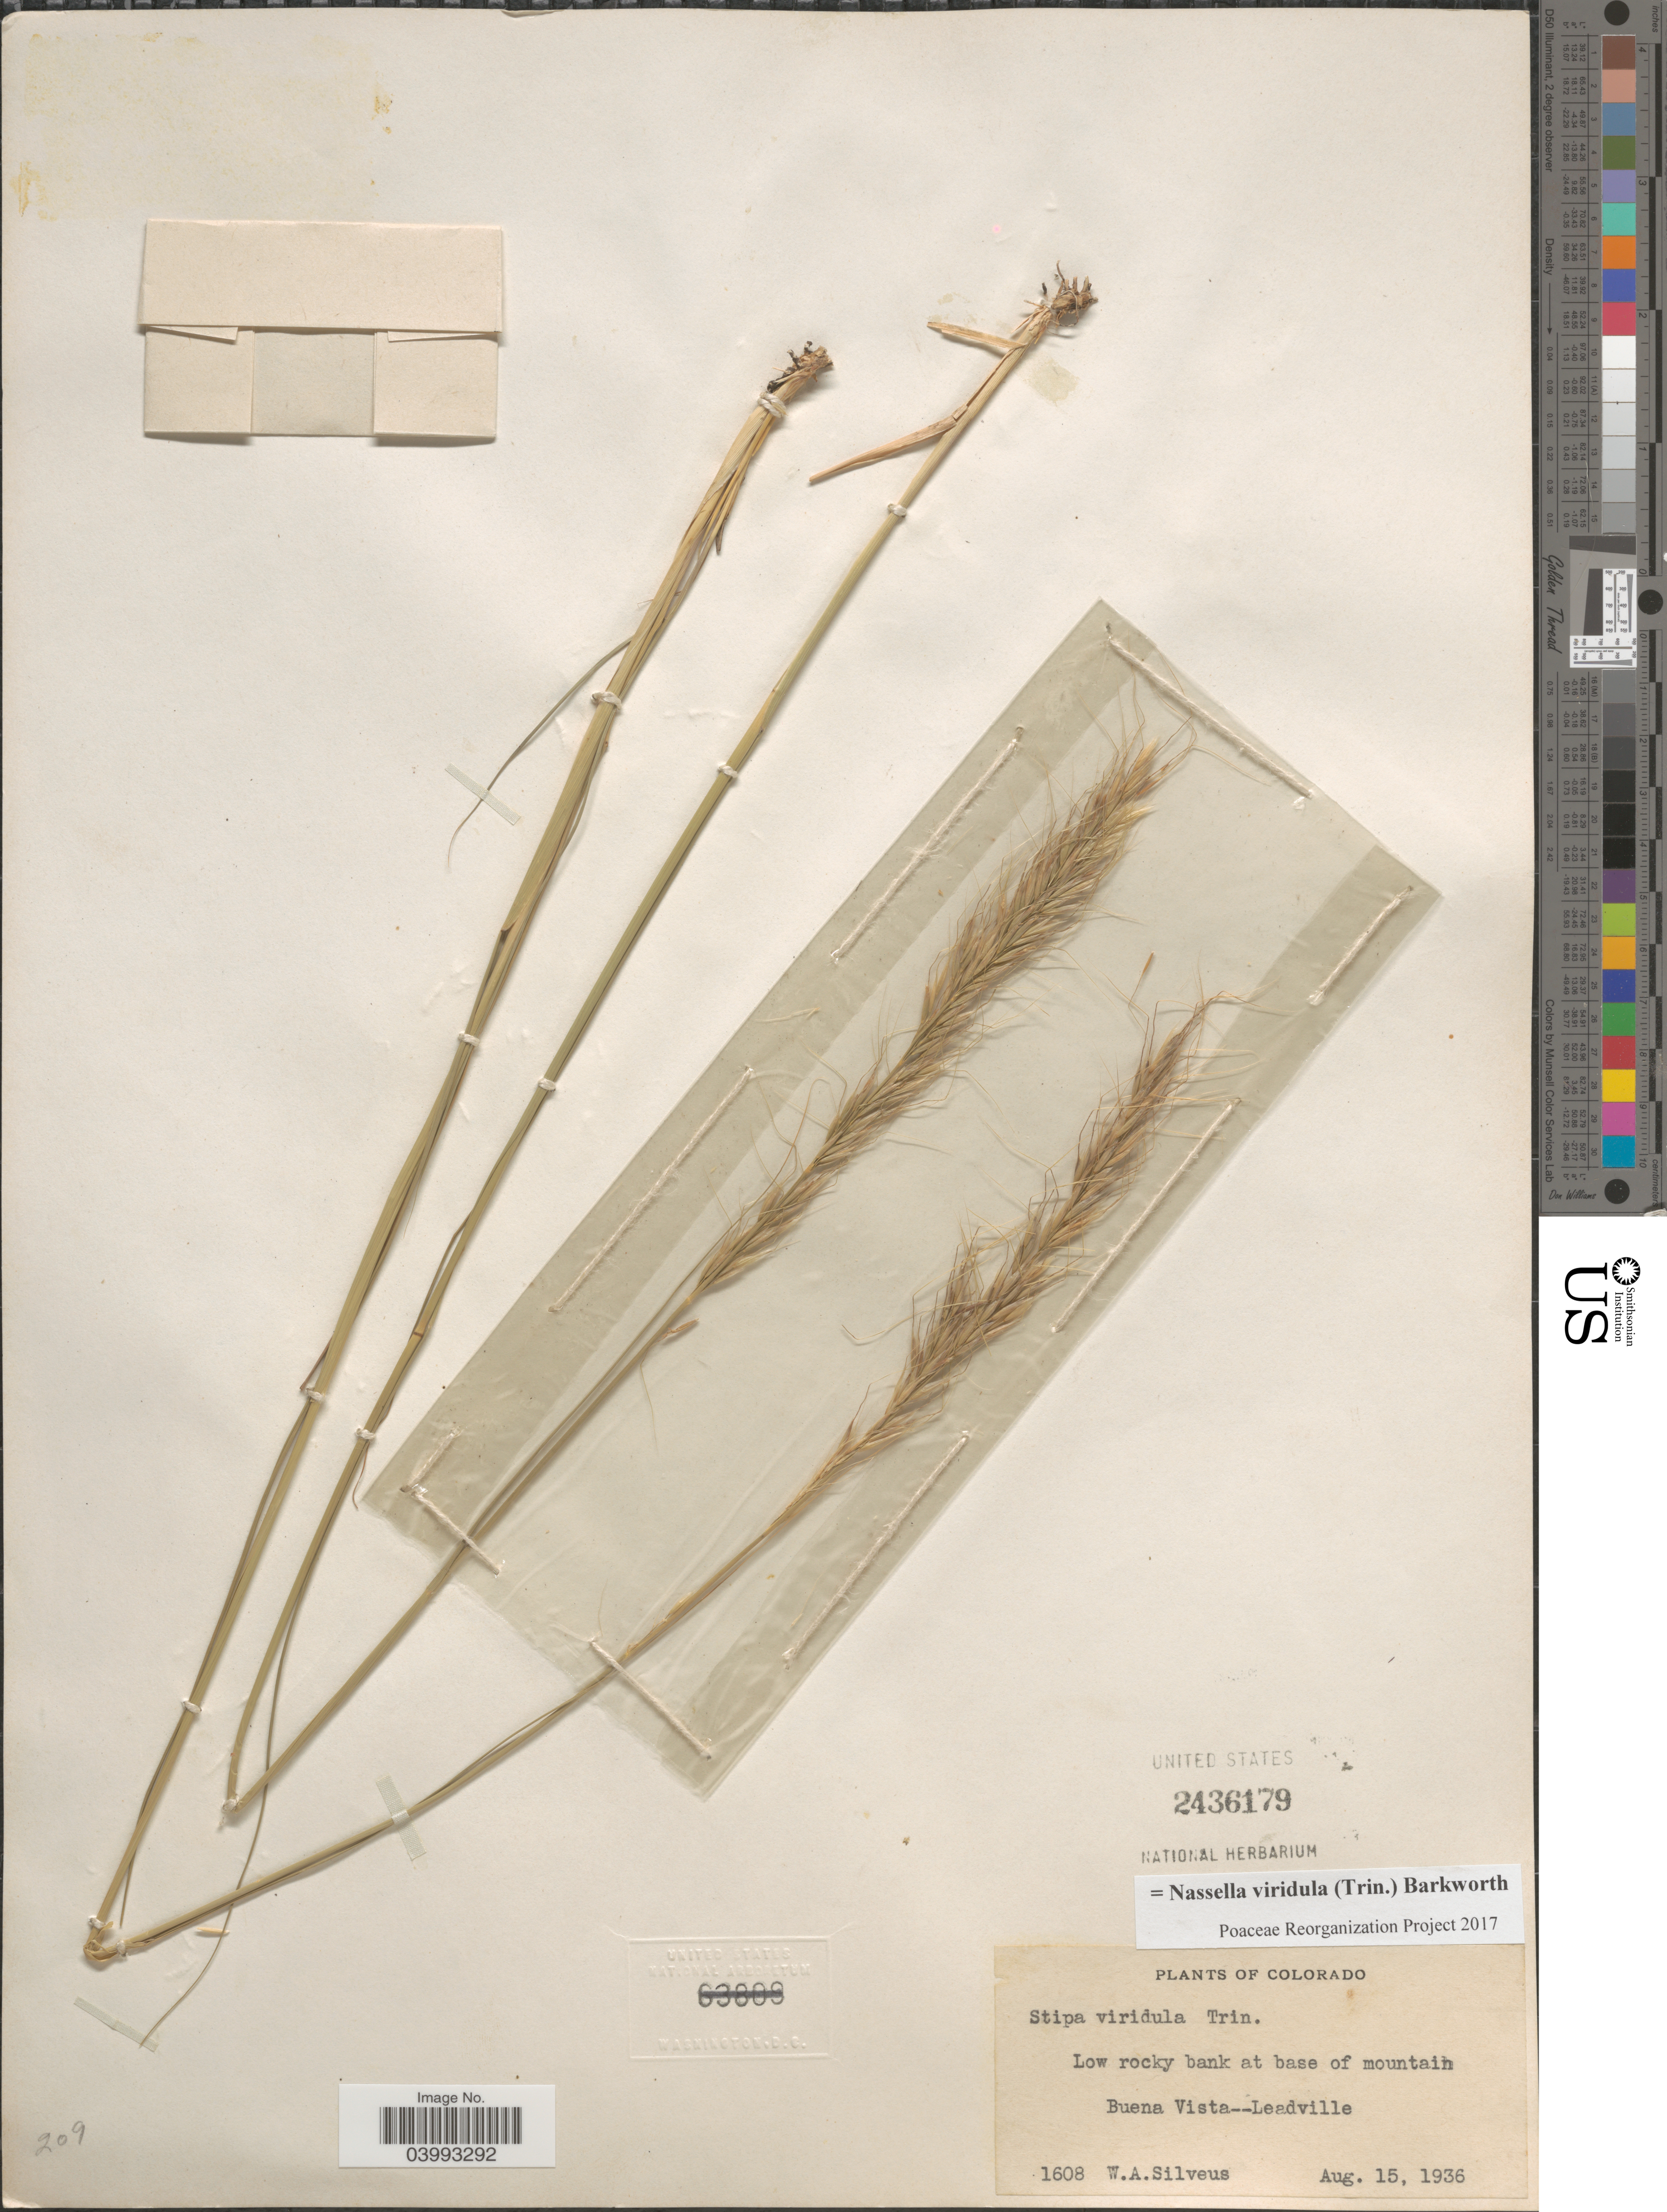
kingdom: Plantae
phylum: Tracheophyta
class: Liliopsida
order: Poales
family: Poaceae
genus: Nassella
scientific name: Nassella viridula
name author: (Trin.) Barkworth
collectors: W. Silveus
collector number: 1608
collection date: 1936-08-15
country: United States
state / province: Colorado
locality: Low rocky bank at base of mountain Buena Vista --- Leadville.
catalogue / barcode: US 2436179